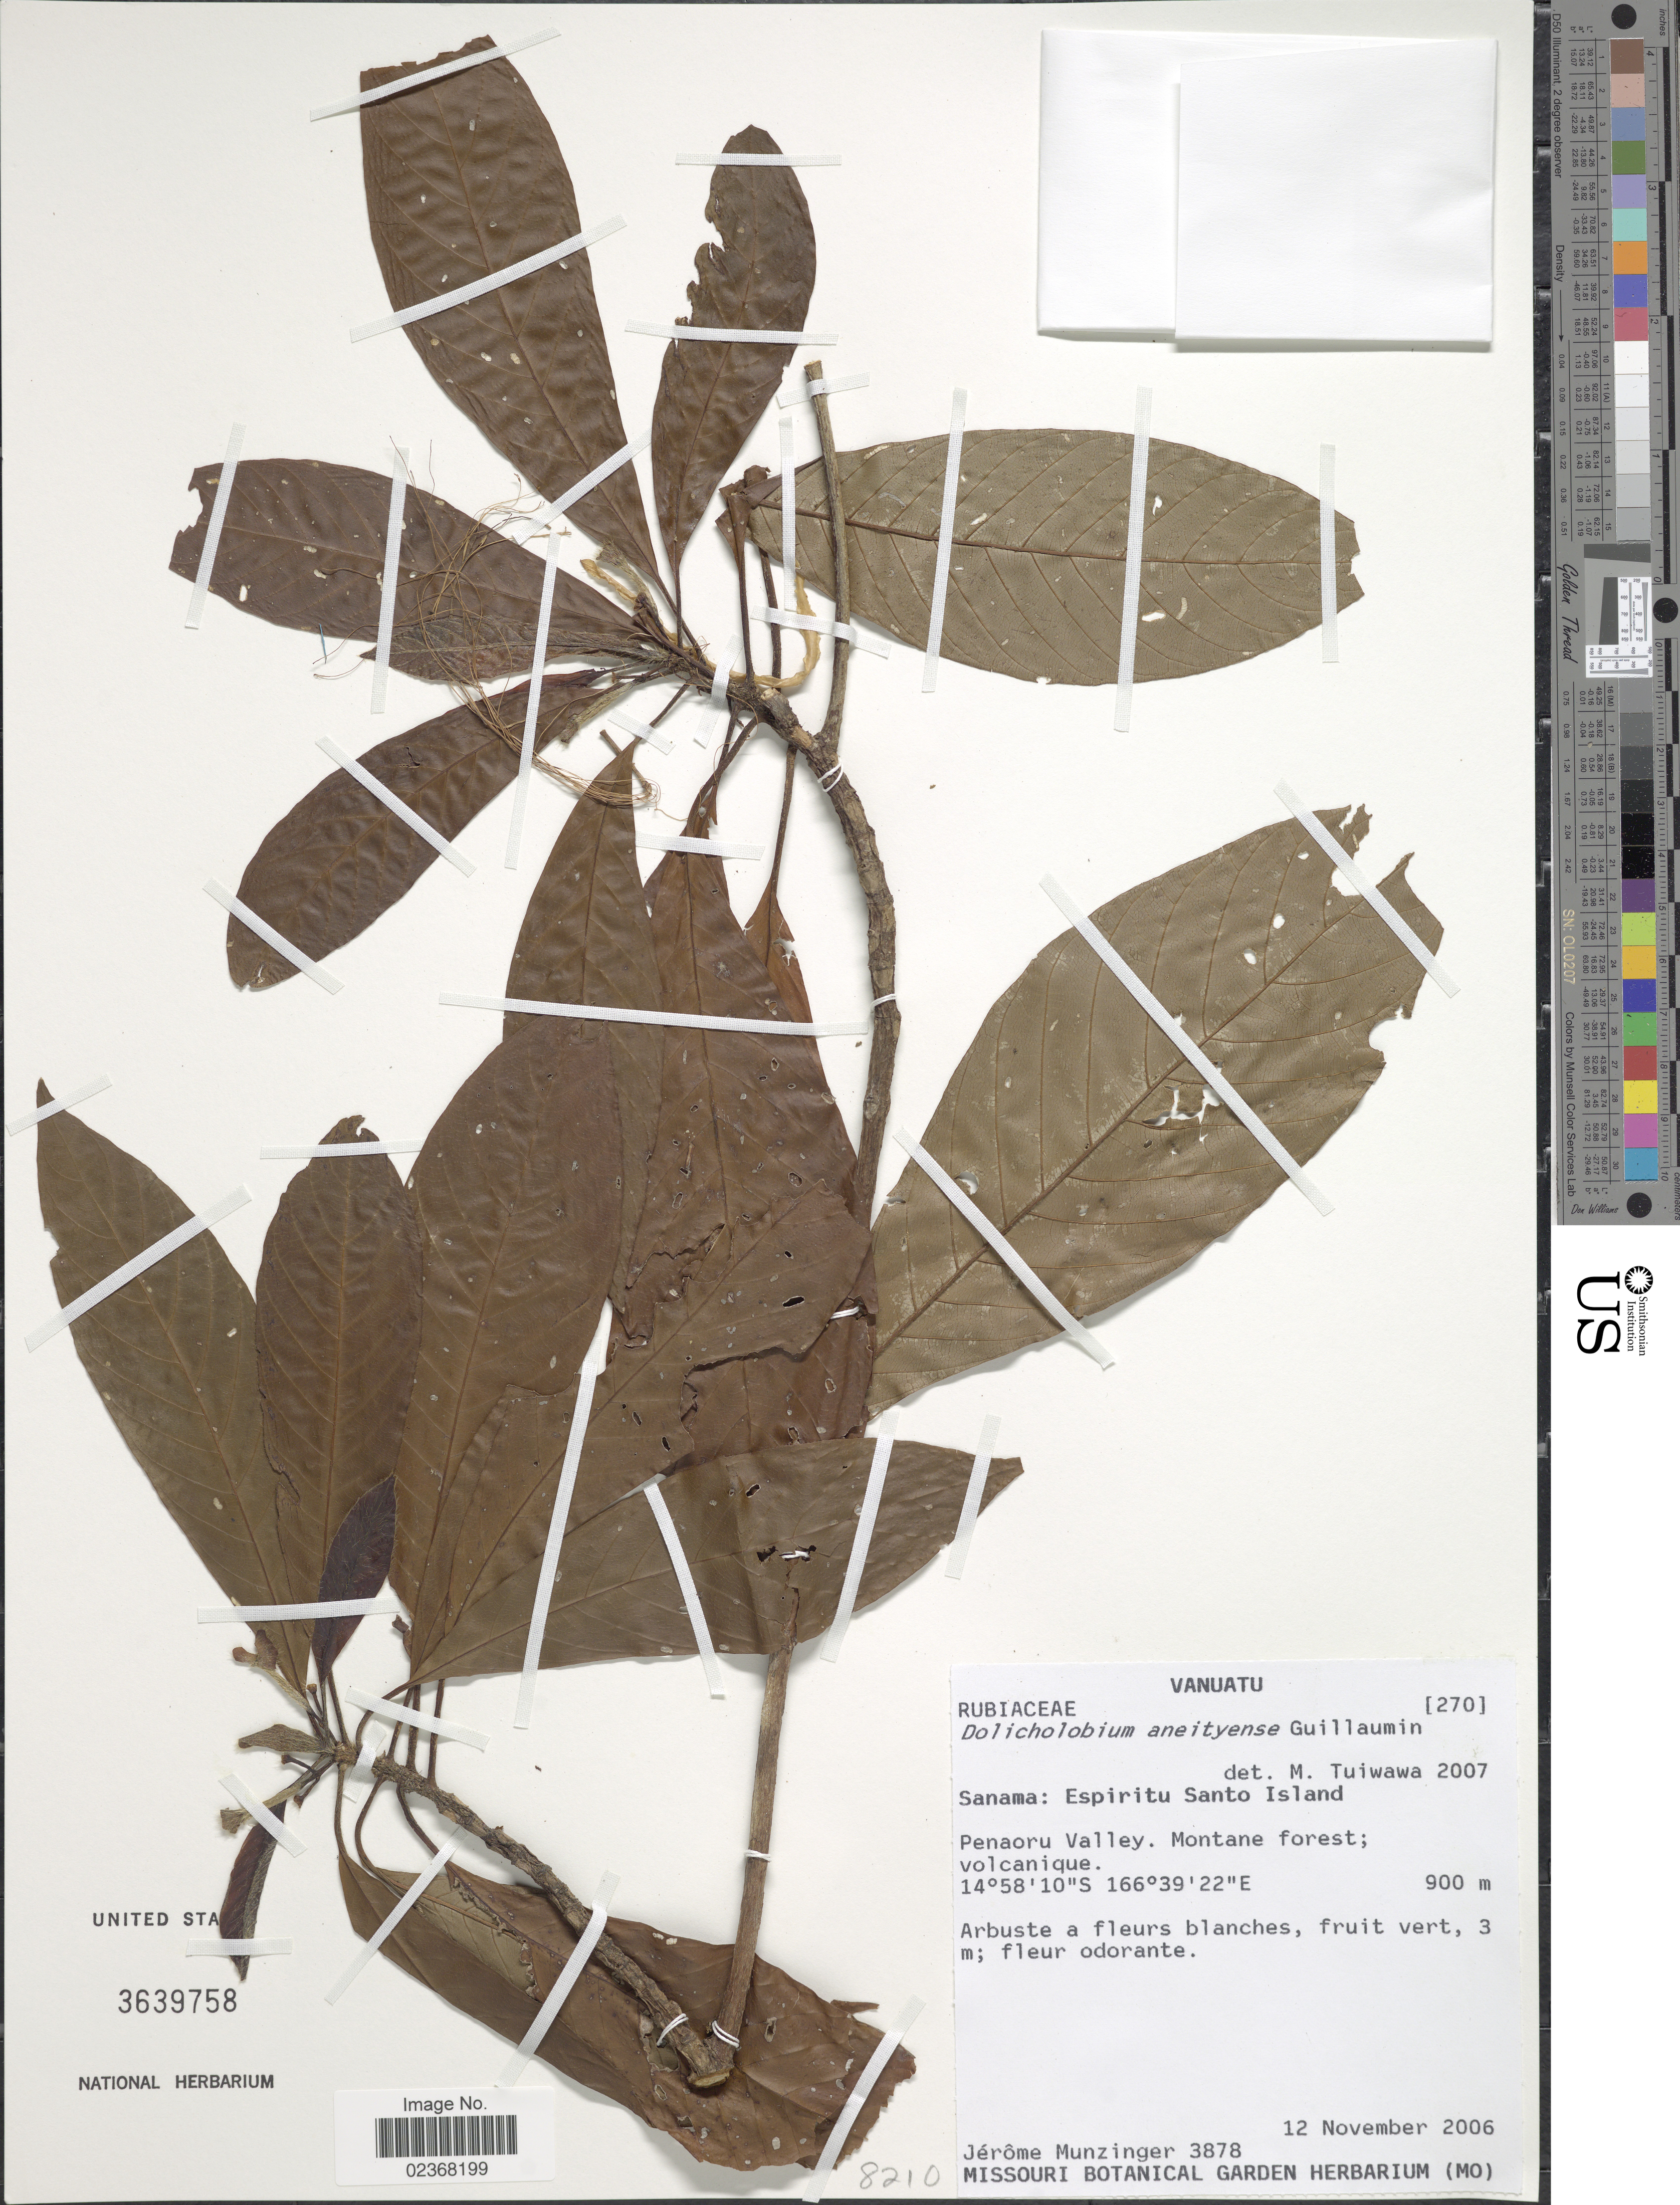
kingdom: Plantae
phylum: Tracheophyta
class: Magnoliopsida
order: Gentianales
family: Rubiaceae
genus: Dolicholobium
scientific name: Dolicholobium oblongifolium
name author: A. Gray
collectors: J. K. Munzinger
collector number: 3878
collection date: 2006-11-12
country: Vanuatu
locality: Sanama: Espiritu Santo Island, Penaoru Valley, Montane forest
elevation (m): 900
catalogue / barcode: US 3639758